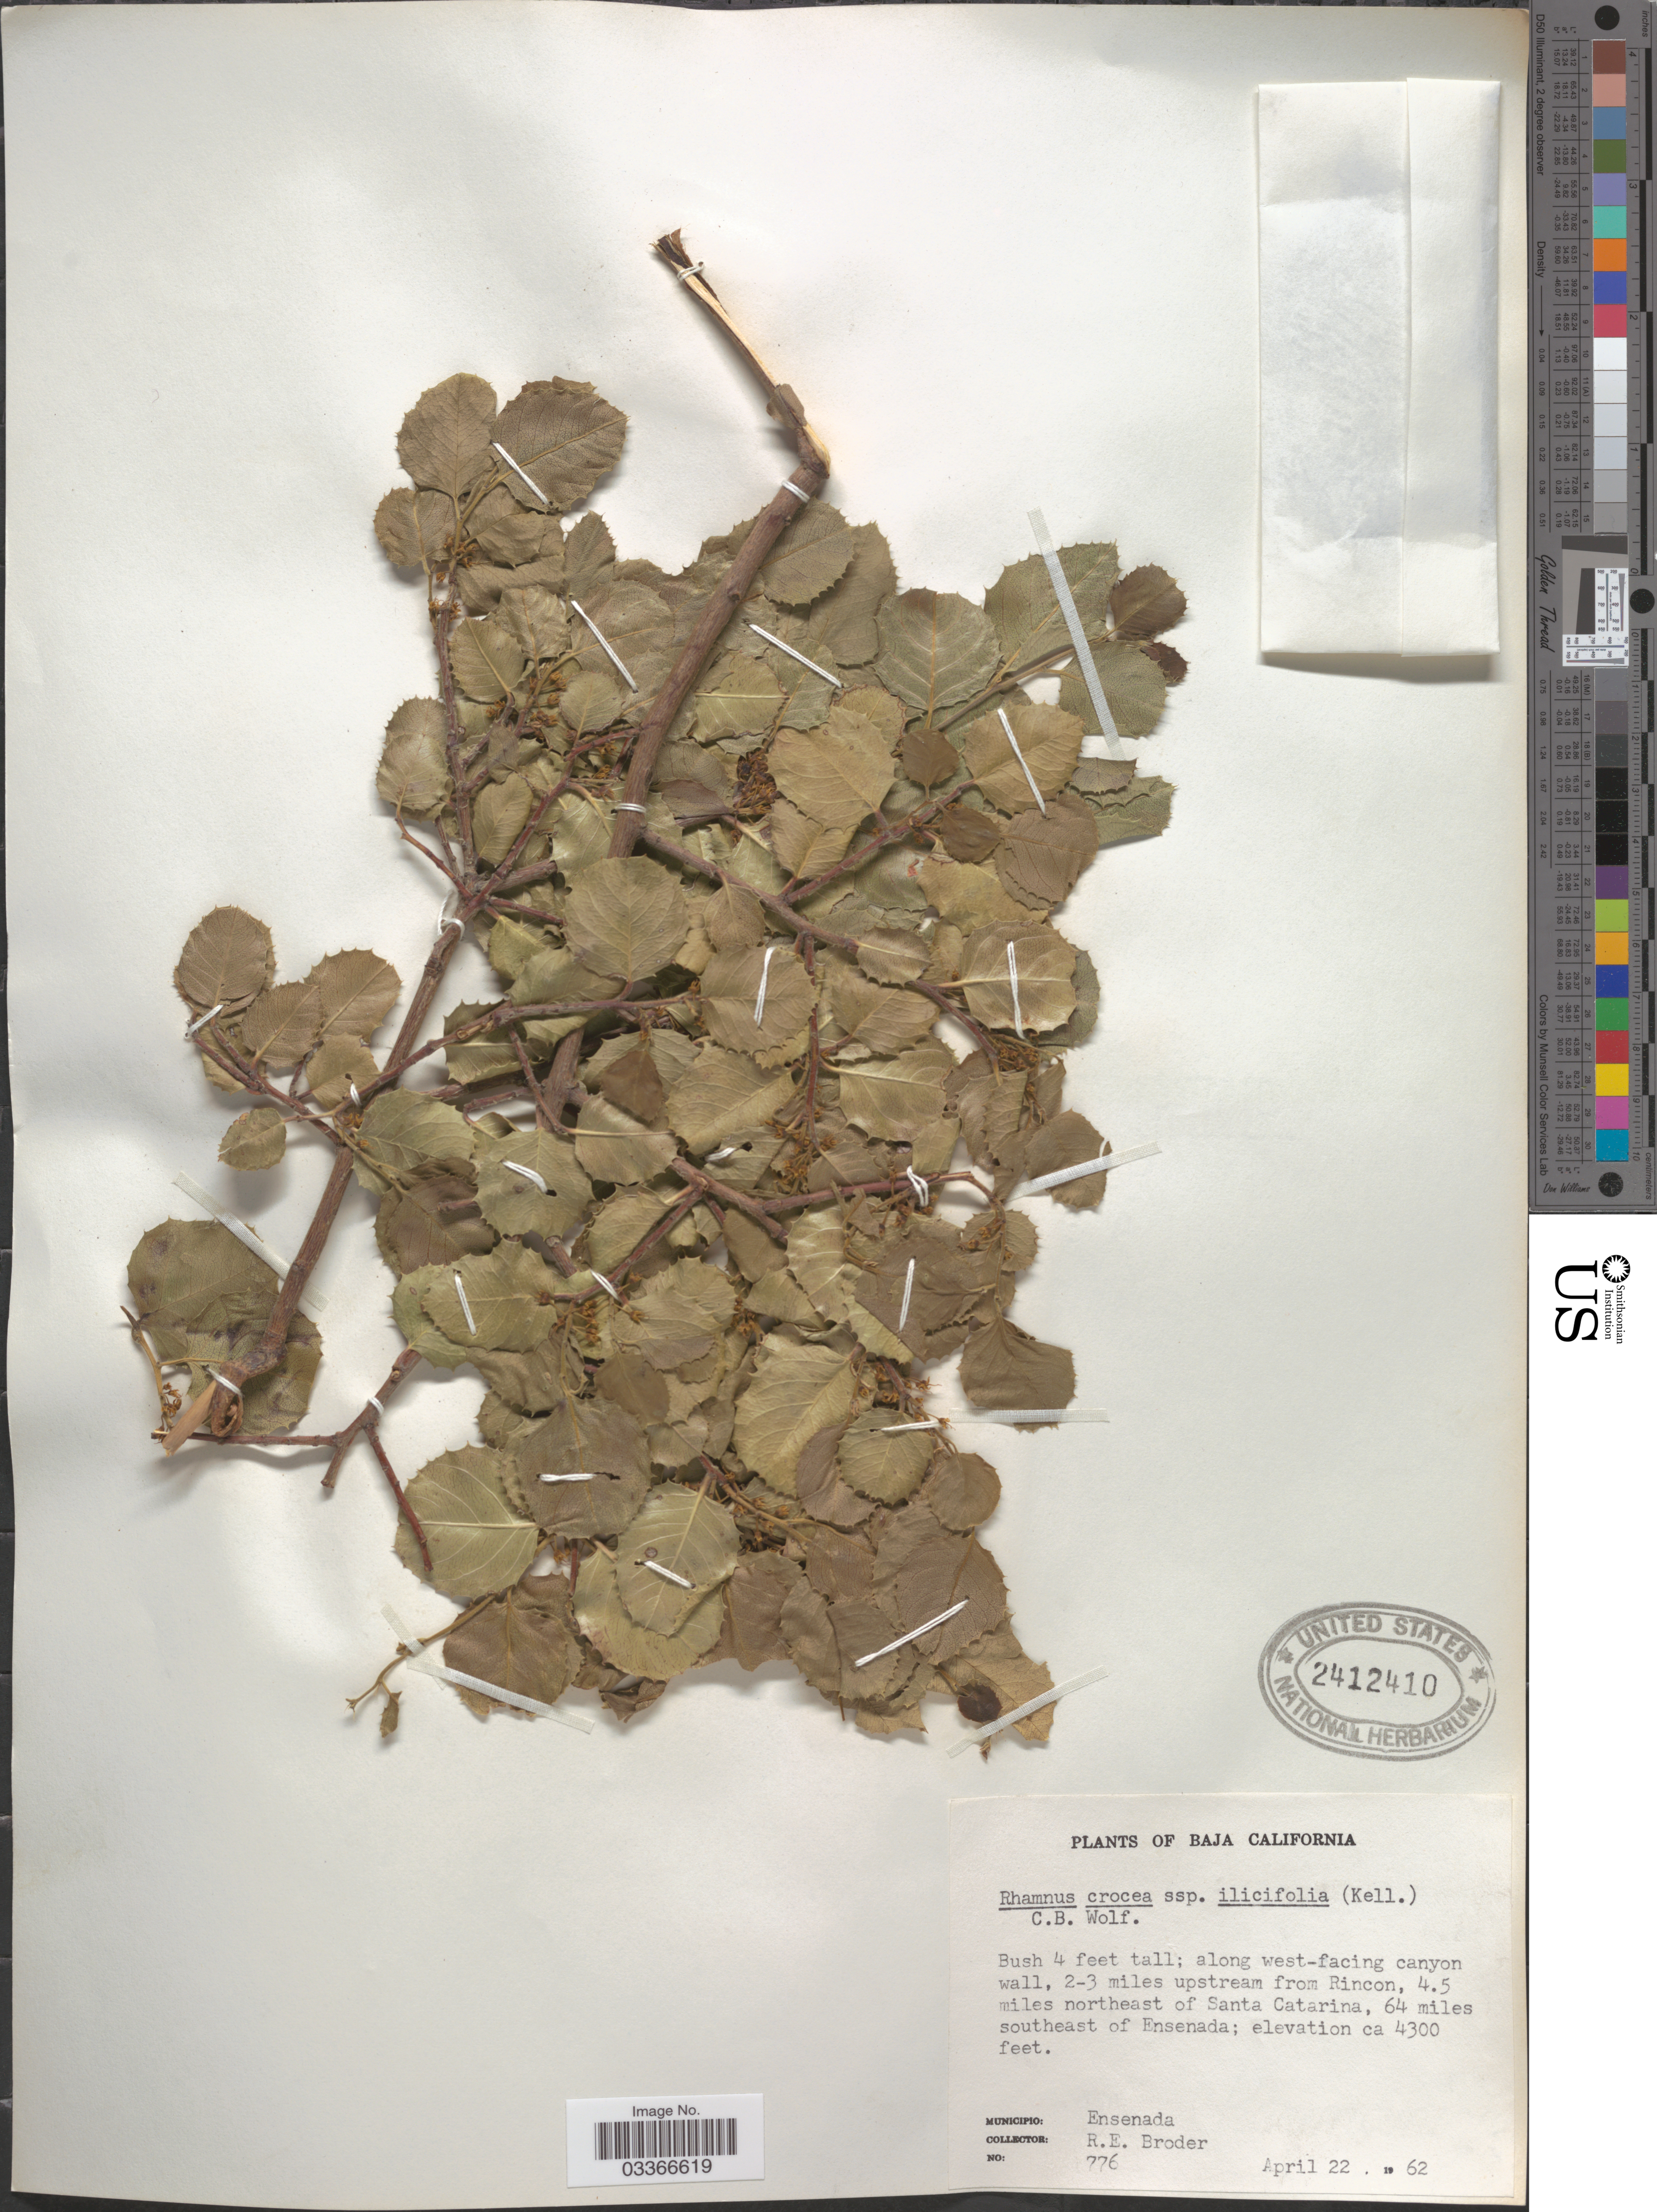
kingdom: Plantae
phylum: Tracheophyta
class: Magnoliopsida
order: Rosales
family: Rhamnaceae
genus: Rhamnus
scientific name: Rhamnus crocea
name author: Nutt.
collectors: R. Broder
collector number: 776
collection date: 1962-04-22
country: Mexico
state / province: Baja California Norte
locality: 2-3 miles upstream from Rincon, 4.5 miles northeast of Santa Catarina, 64 miles southeast of Ensenada. Municipio: Ensenada.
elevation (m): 1311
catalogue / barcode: US 2412410